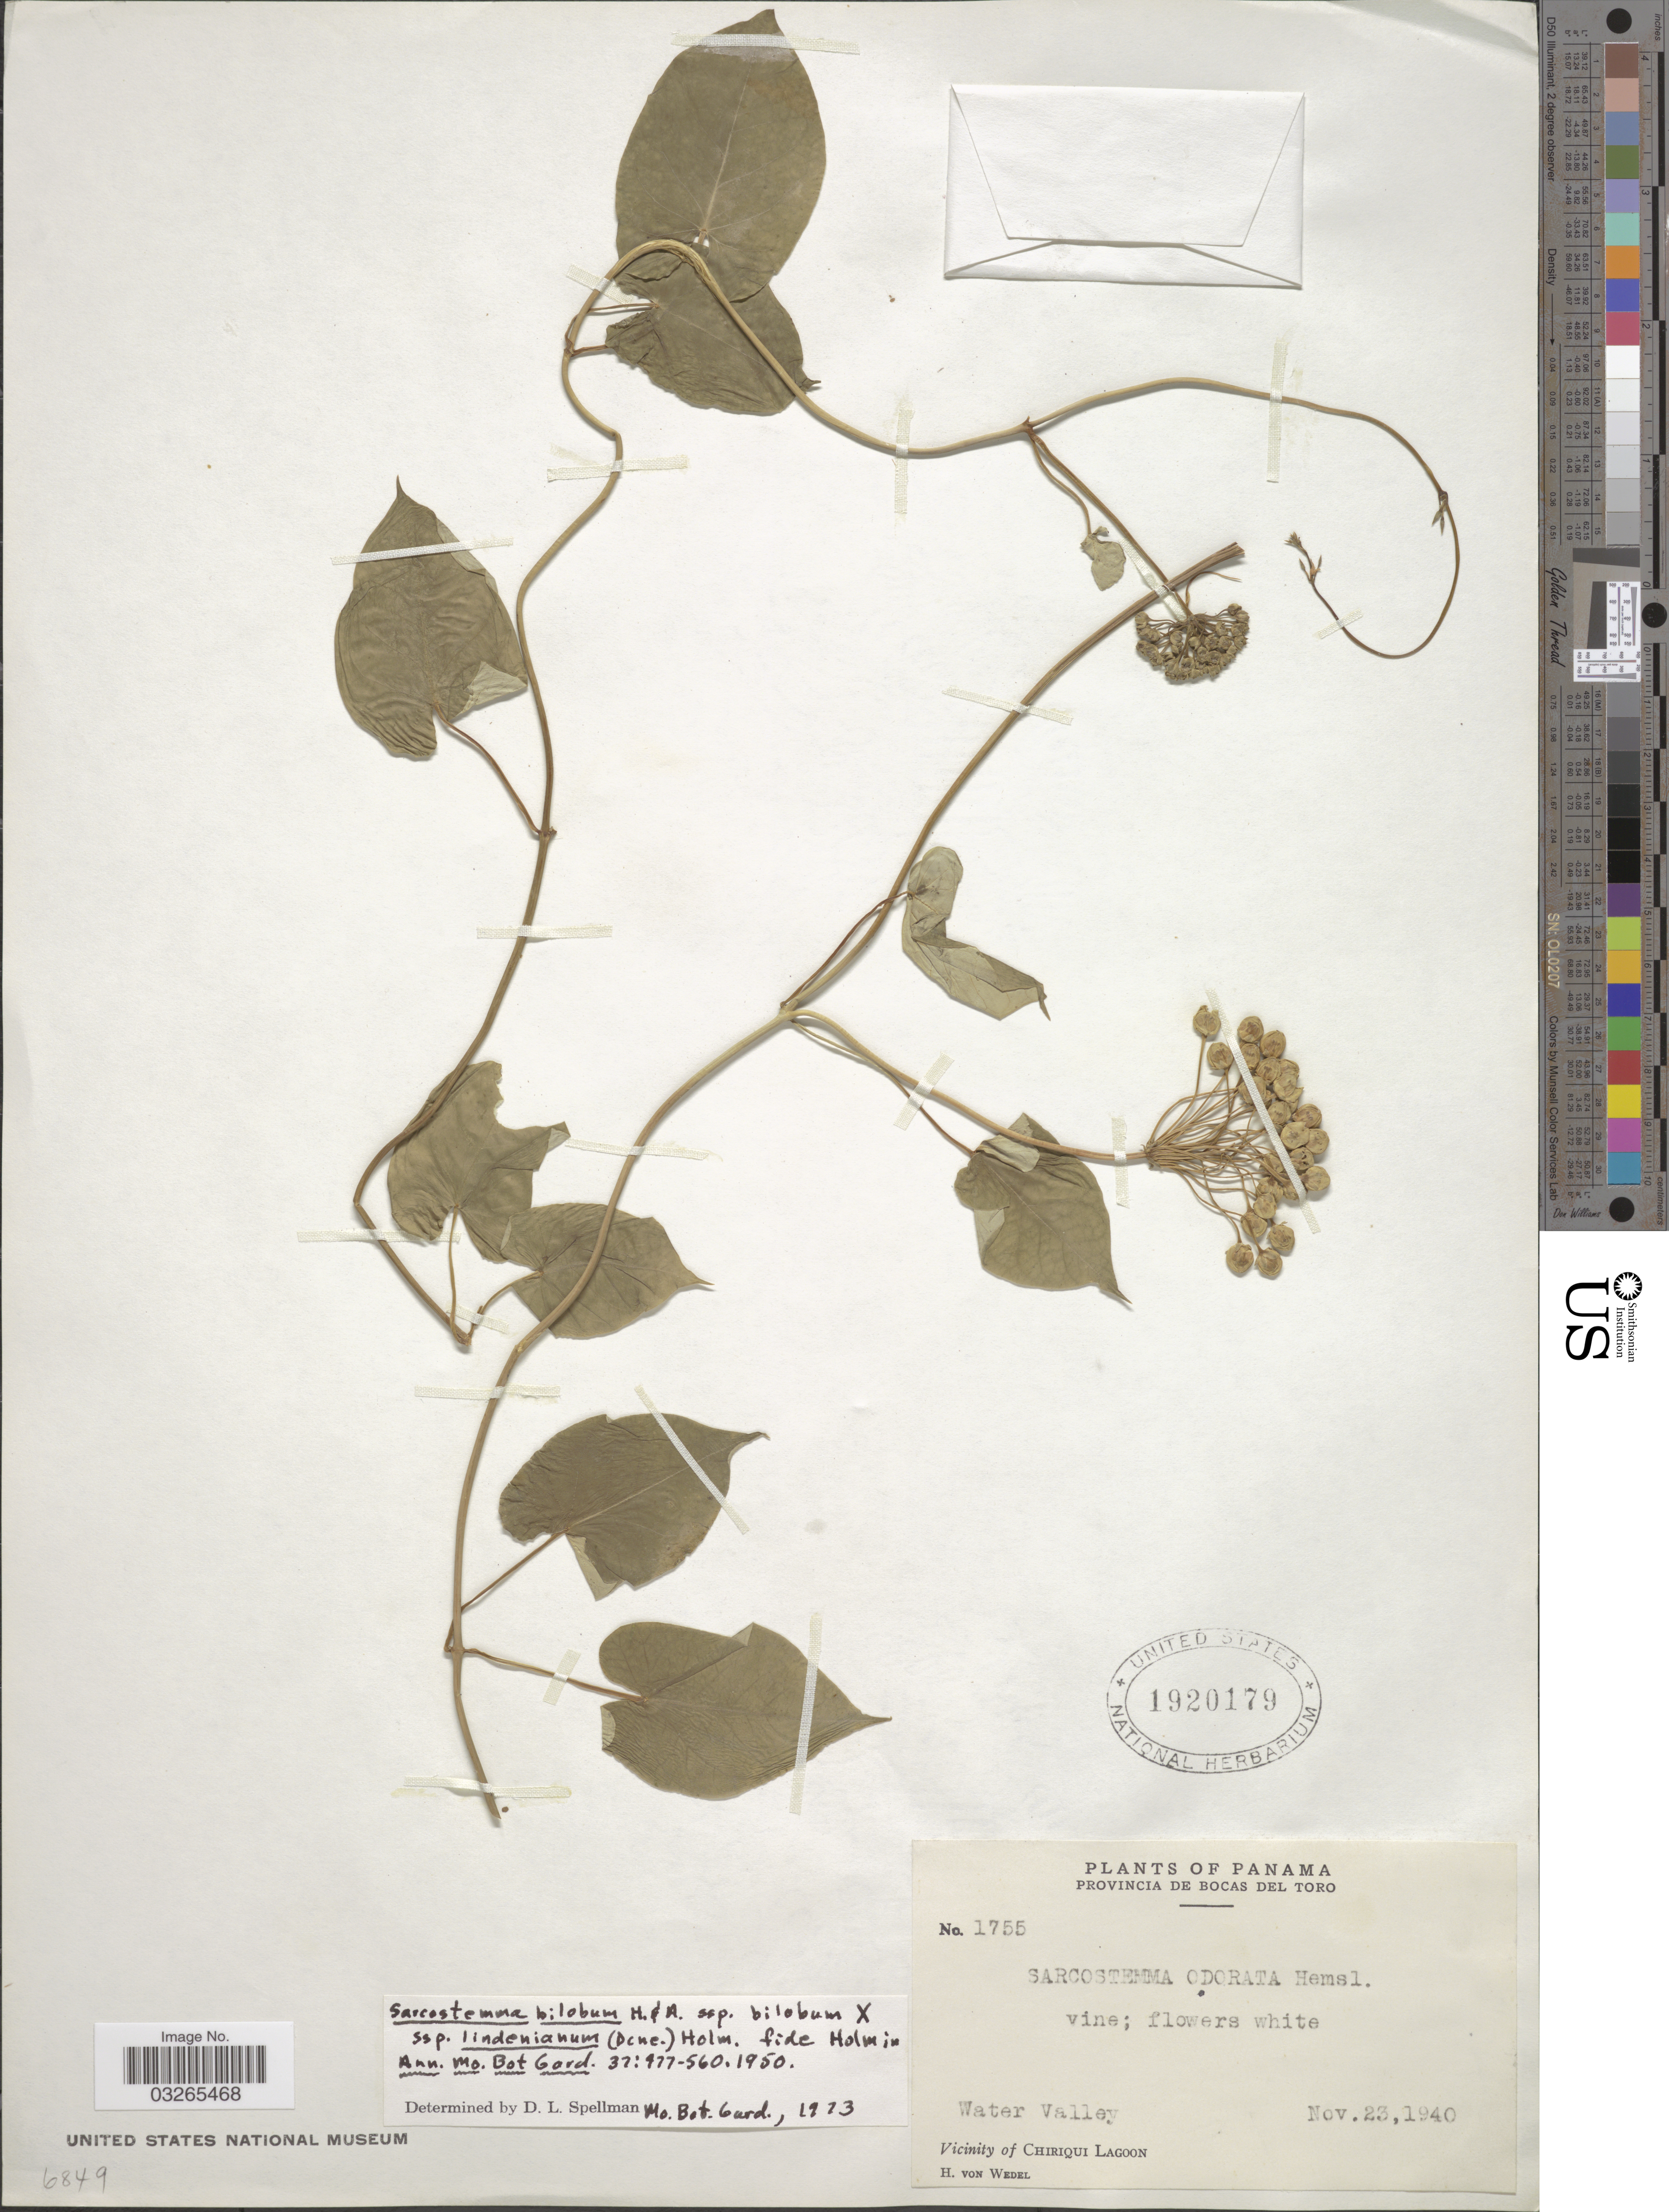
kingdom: Plantae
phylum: Tracheophyta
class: Magnoliopsida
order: Gentianales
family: Apocynaceae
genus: Sarcostemma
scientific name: Sarcostemma bilobum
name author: Hook. & Arn.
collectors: H. von Wedel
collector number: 1755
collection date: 1940-11-23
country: Panama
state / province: Bocas del Toro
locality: Water Valley. Vicinity of Chiriqui Lagoon.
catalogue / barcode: US 1920179